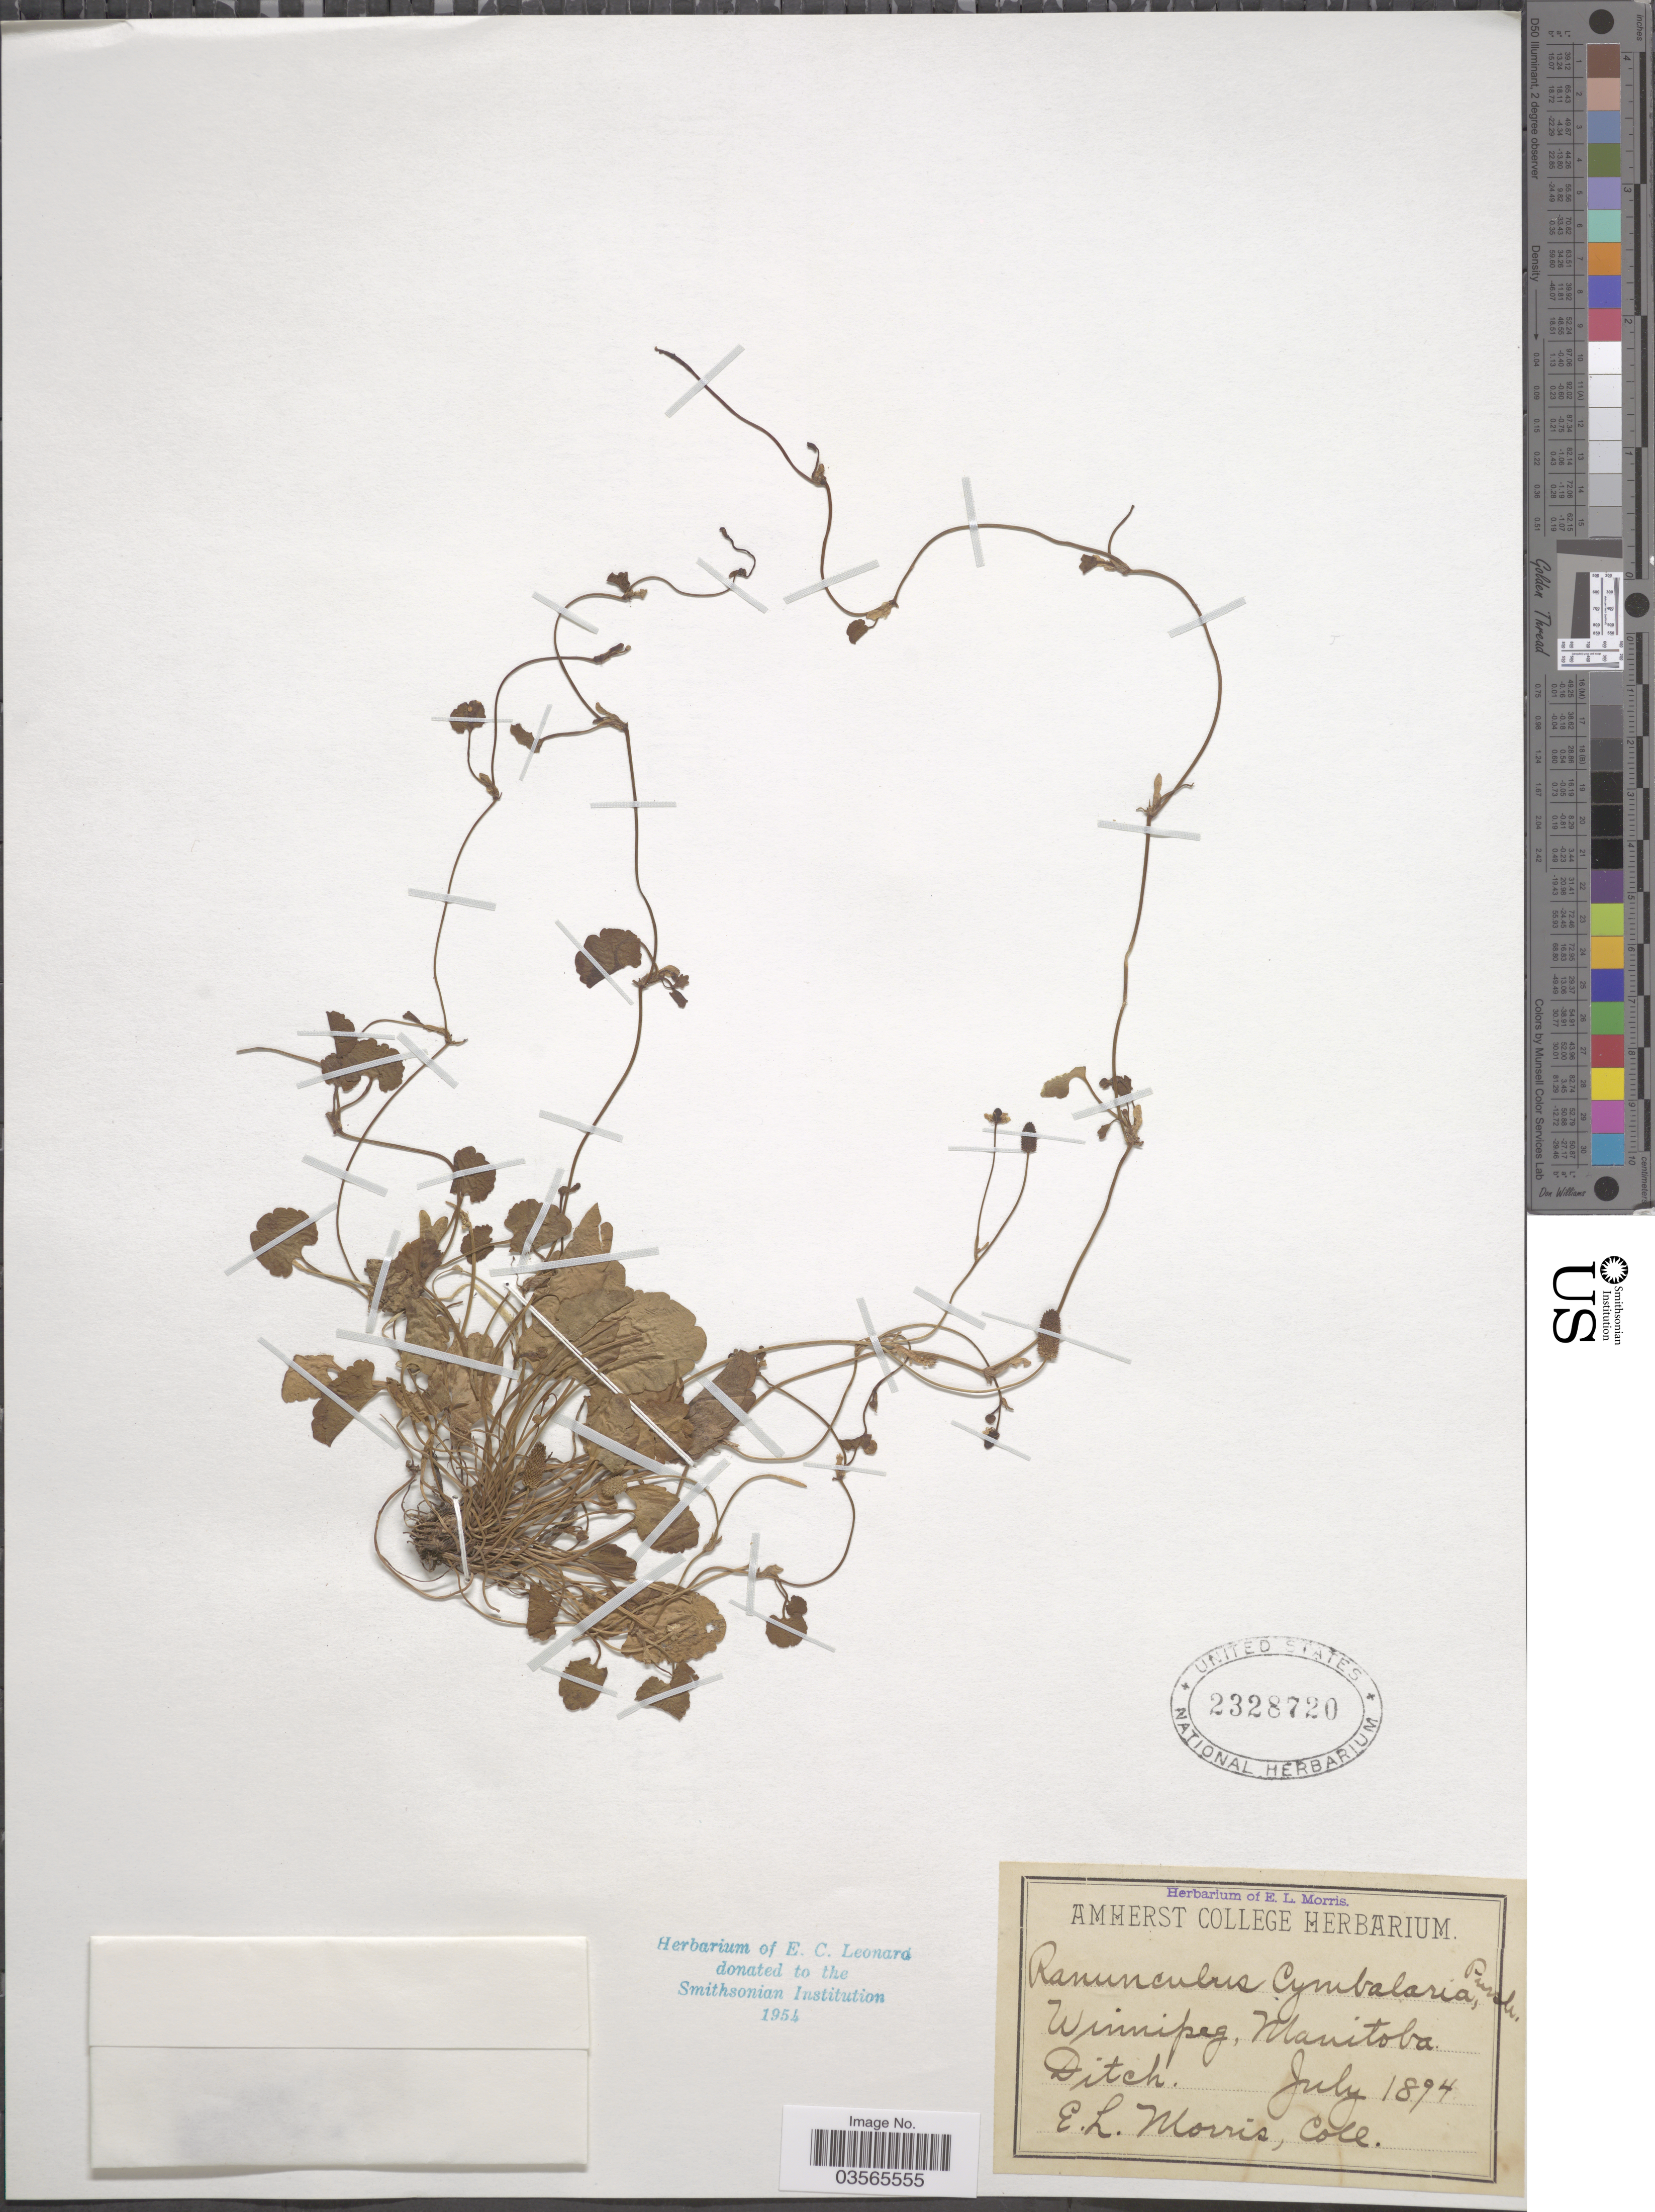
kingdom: Plantae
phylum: Tracheophyta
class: Magnoliopsida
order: Ranunculales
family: Ranunculaceae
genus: Halerpestes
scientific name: Halerpestes cymbalaria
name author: (Pursh) Greene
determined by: Strong, M. T., (US), Smithsonian Institution - National Museum of Natural History (UNITED STATES)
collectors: E. Morris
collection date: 1894-07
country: Canada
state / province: Manitoba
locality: Winnipeg, Manitoba. Ditch.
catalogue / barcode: US 2328720